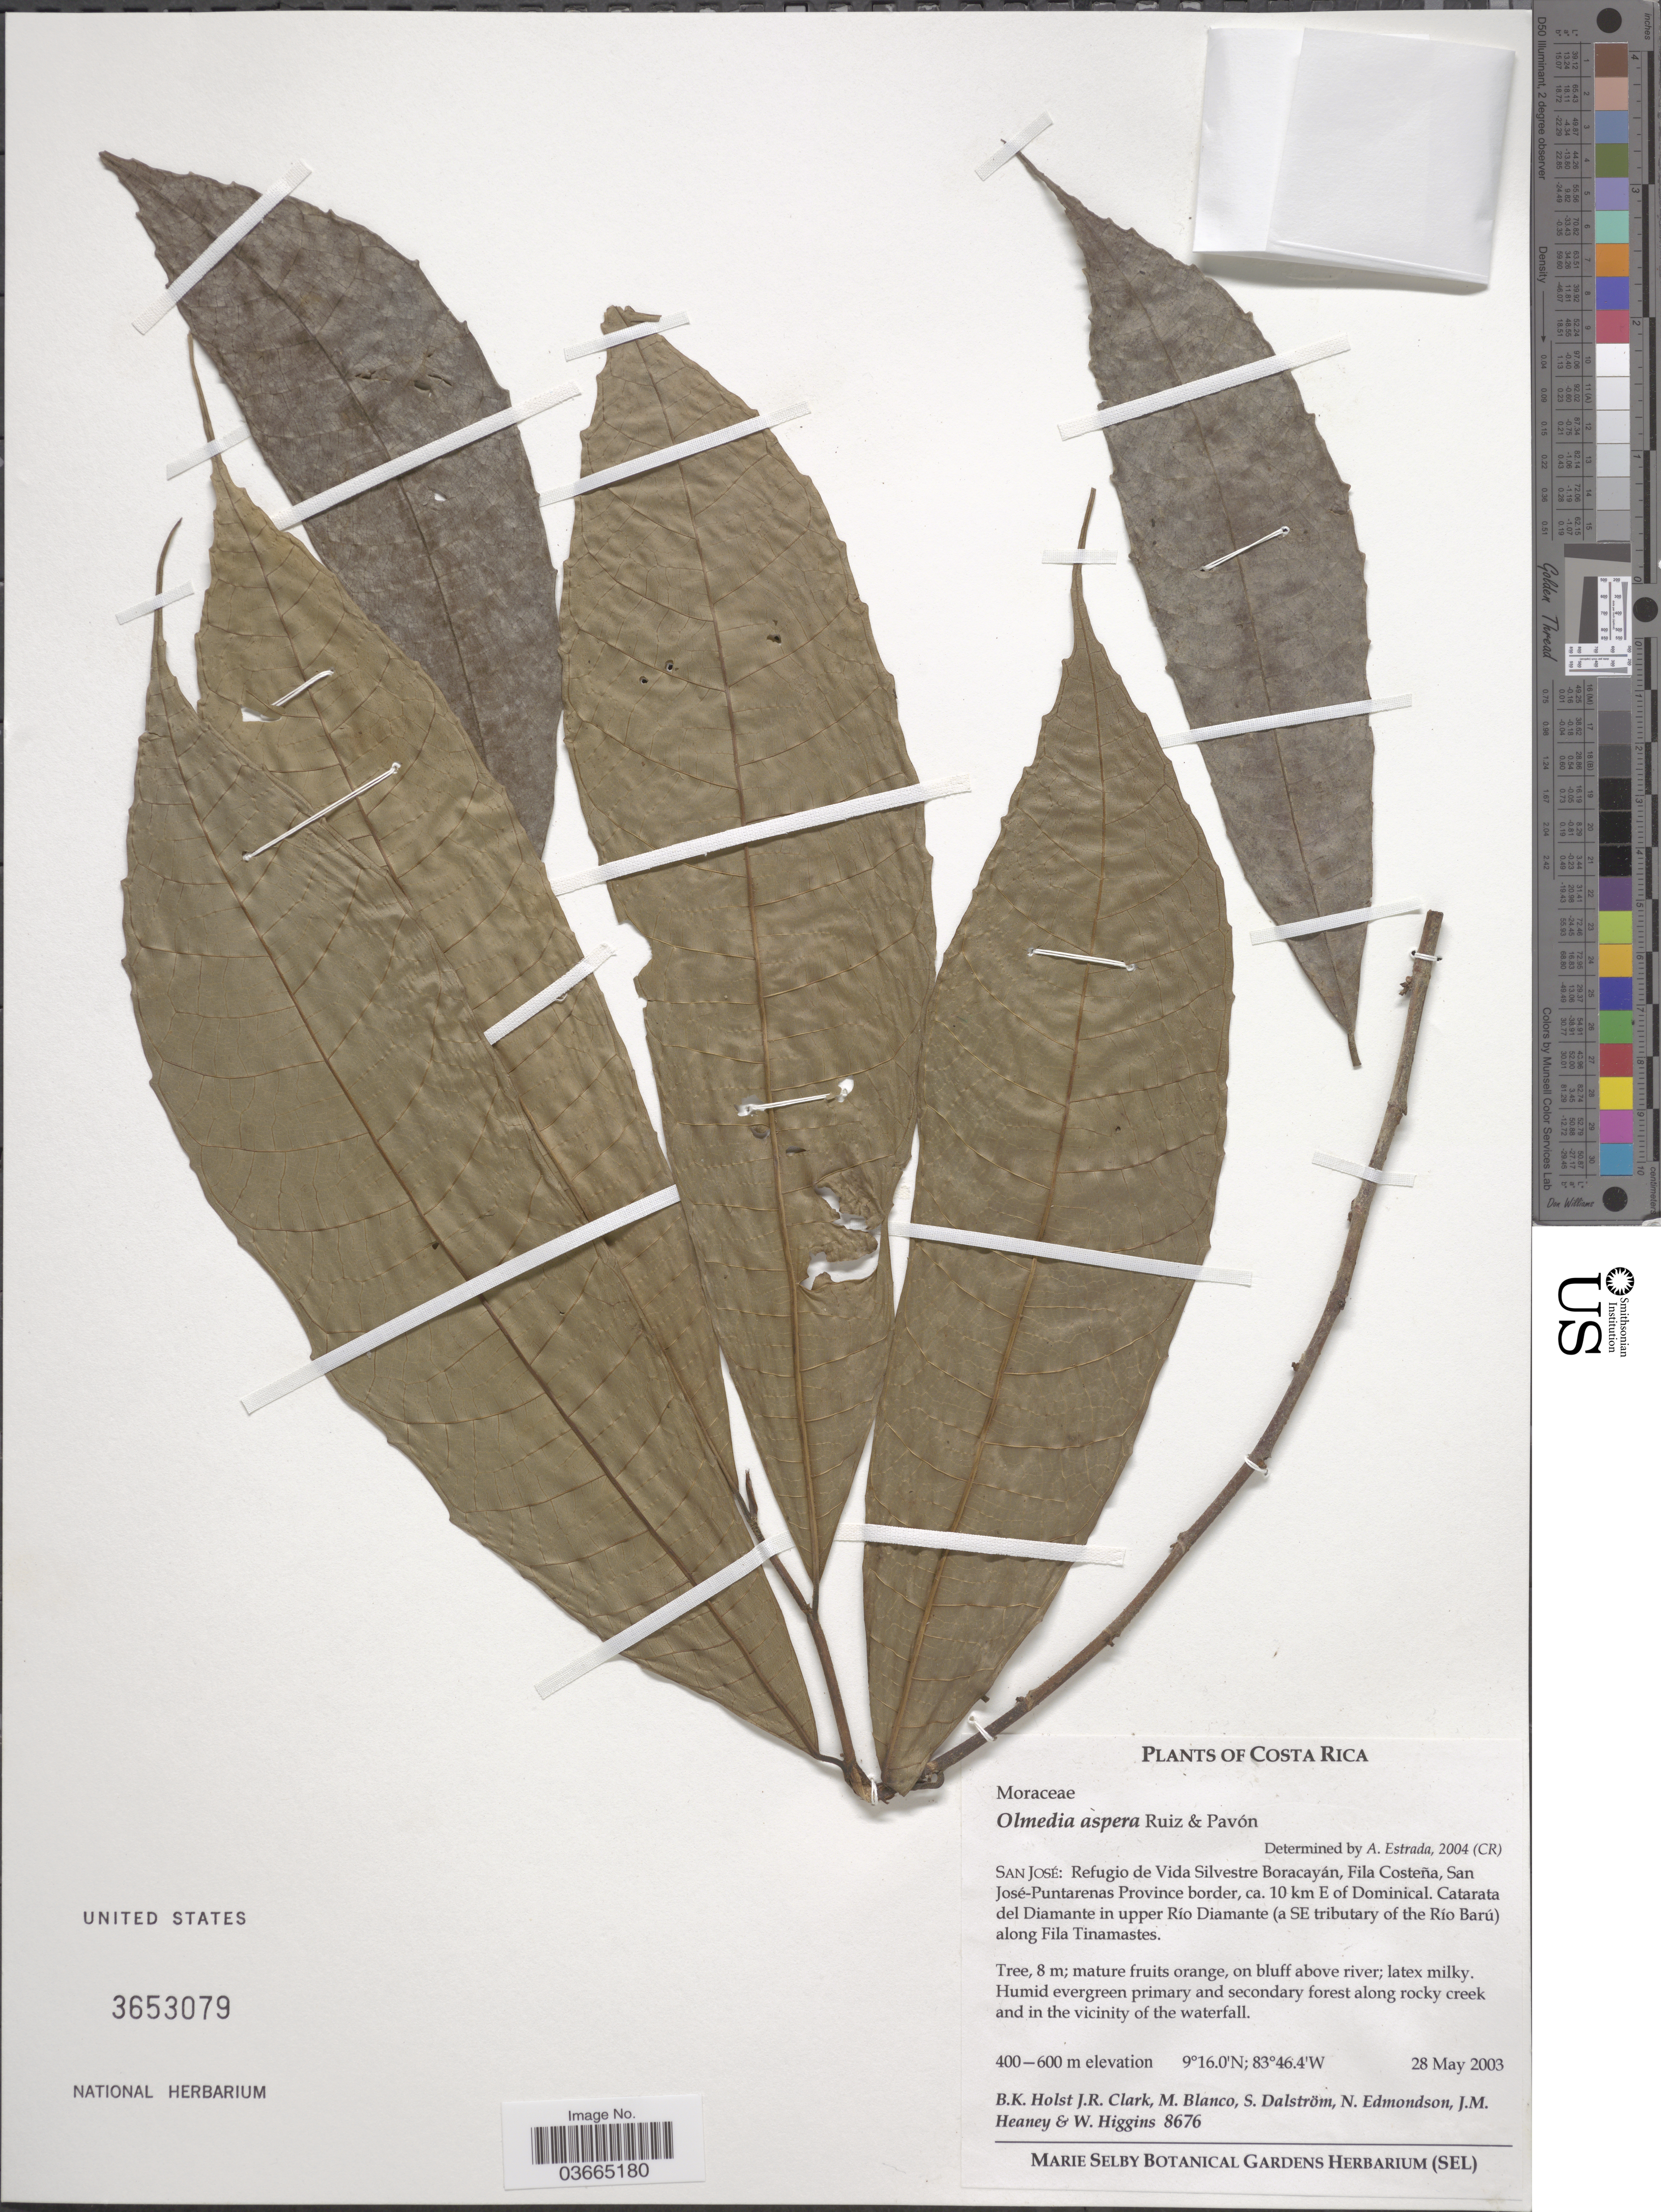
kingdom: Plantae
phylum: Tracheophyta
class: Magnoliopsida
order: Rosales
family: Moraceae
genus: Olmedia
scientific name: Olmedia aspera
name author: Ruiz & Pav.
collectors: B. Holst, J. R. Clark, M. Blanco, S. Dalström & et al.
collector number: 8676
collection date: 2003-05-28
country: Costa Rica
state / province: San José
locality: Refugio de Vida Silvestre Boracayán, Fila Costeña, San José-Puntarenas Province border, ca. 10 km E of Dominical. Catarata del Diamante in upper Río Diamante (a SE tributary of the Río Barú) along Fila Tinamastes.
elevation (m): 400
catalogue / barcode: US 3653079